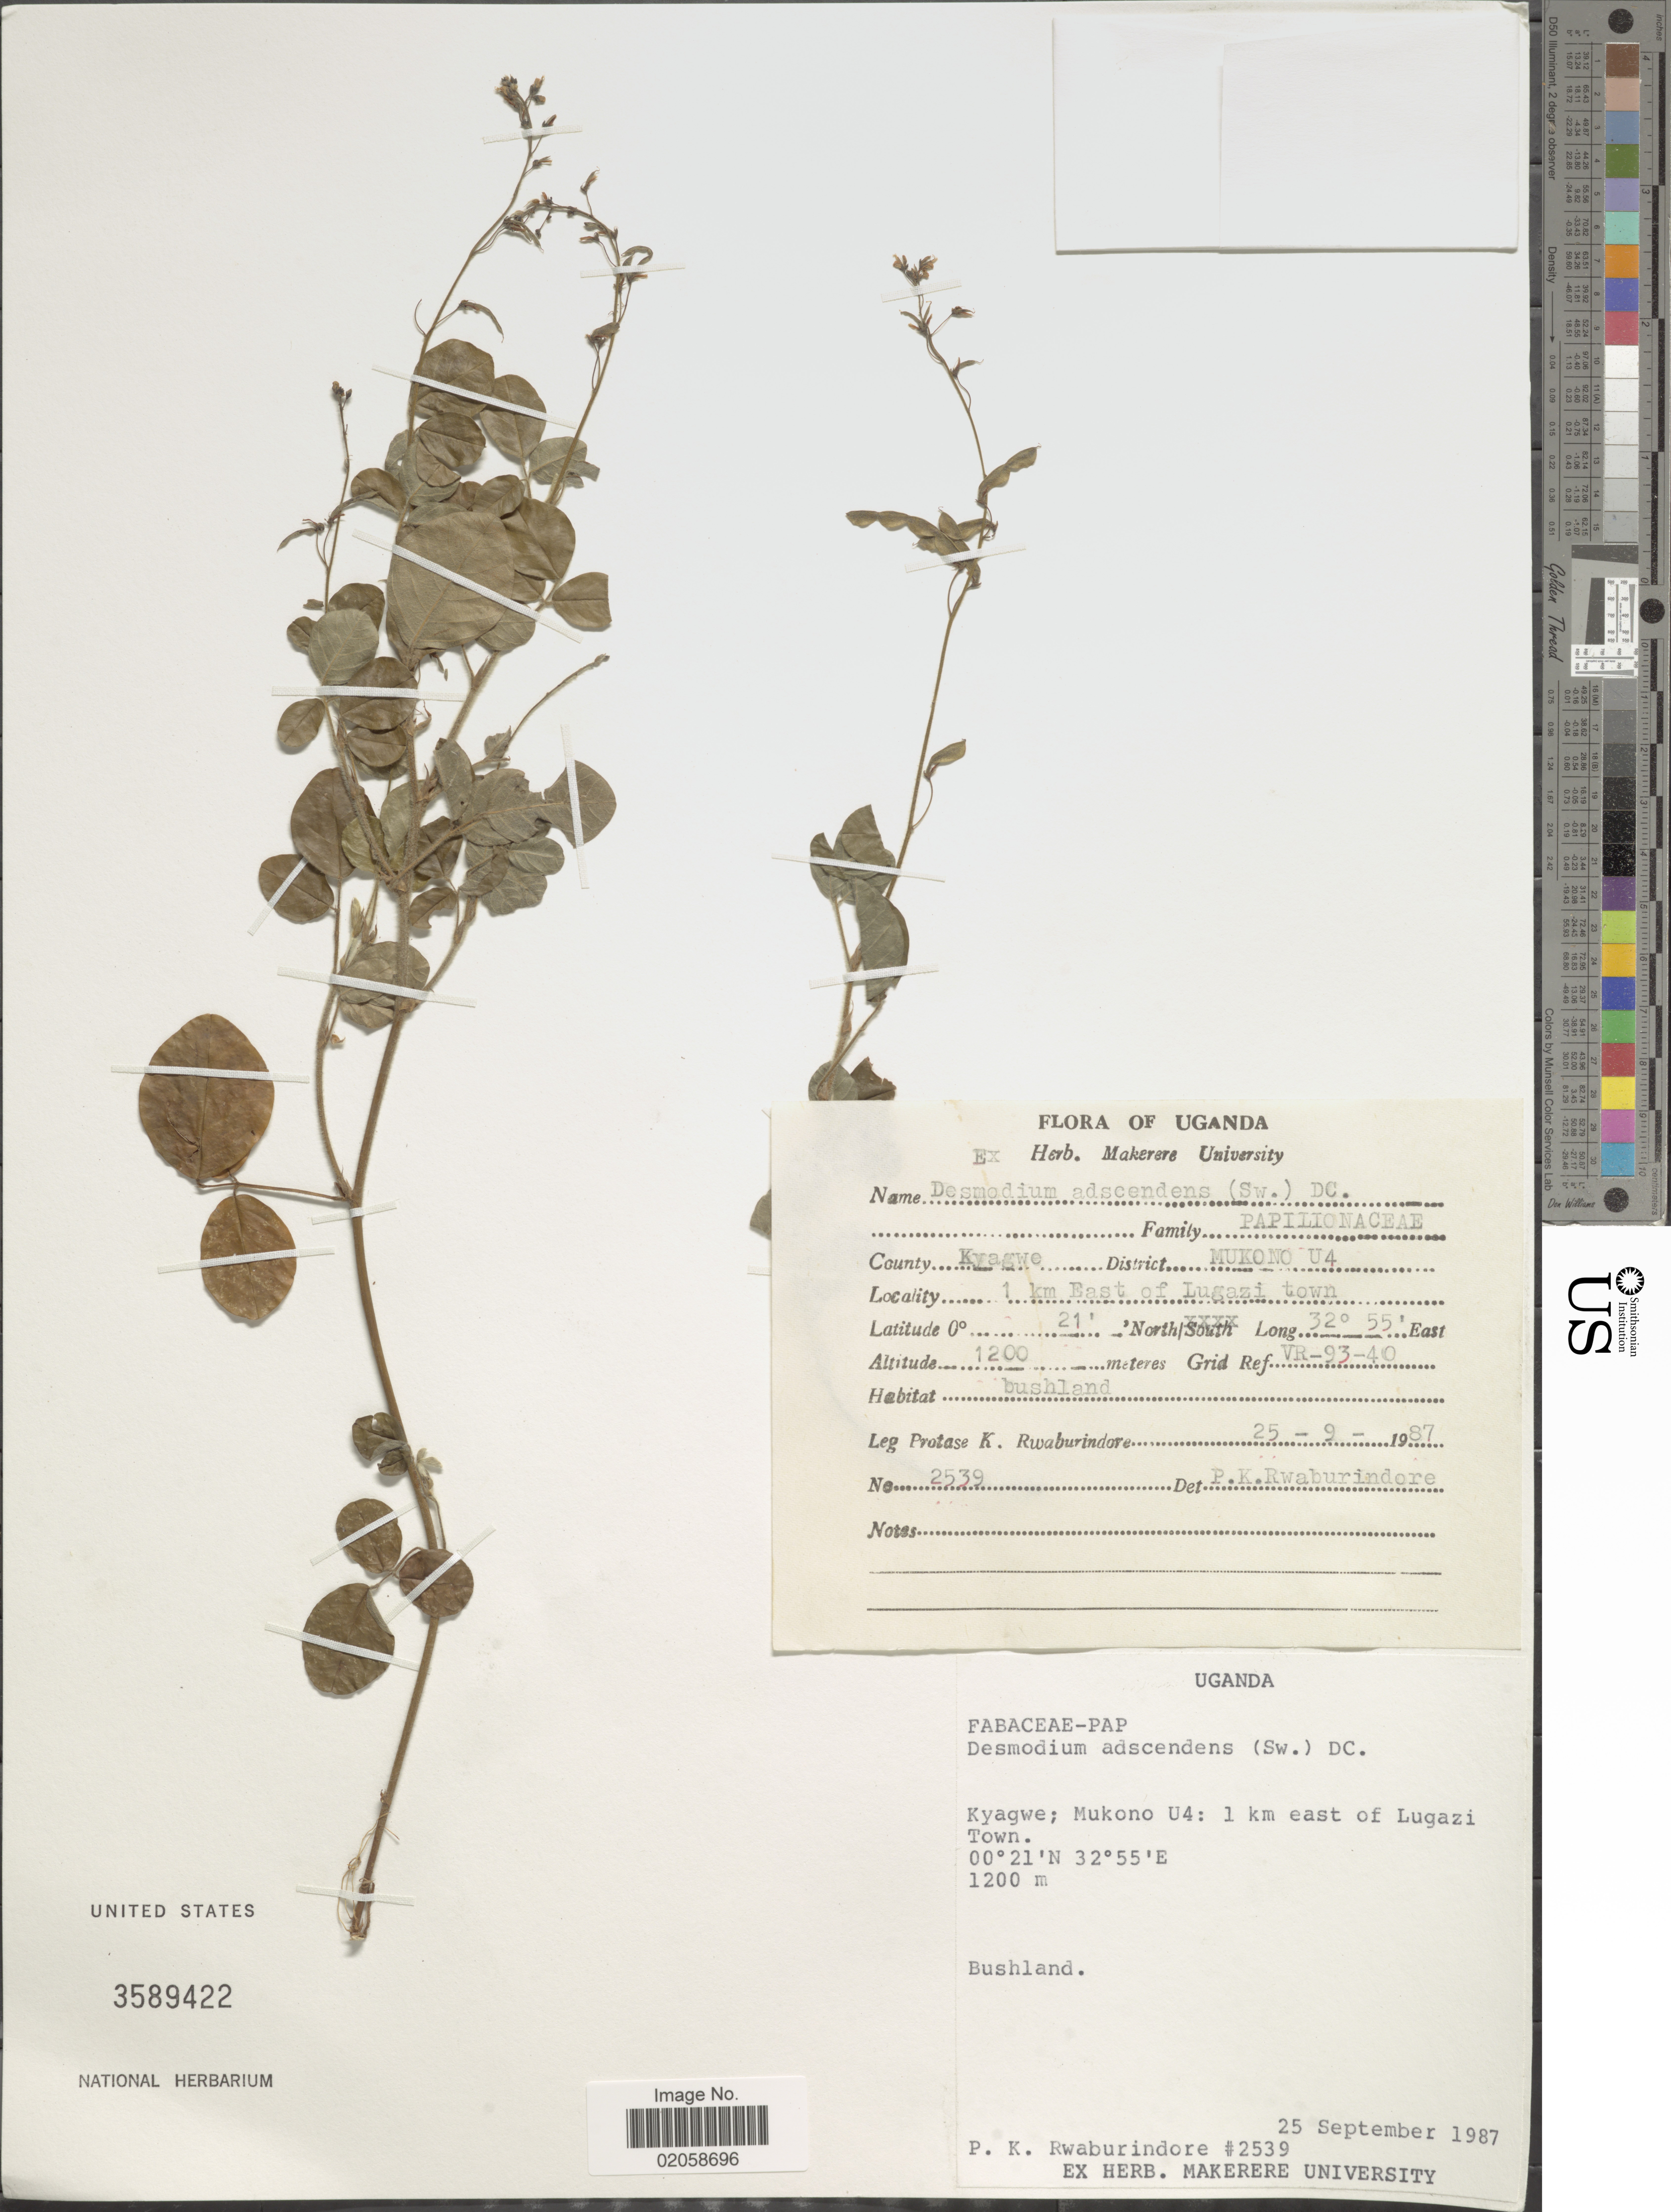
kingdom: Plantae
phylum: Tracheophyta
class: Magnoliopsida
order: Fabales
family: Fabaceae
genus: Grona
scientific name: Grona adscendens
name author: (Sw.) H. Ohashi & K. Ohashi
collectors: P. Rwaburindore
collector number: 2539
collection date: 1987-09-25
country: Uganda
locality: County Kyagwe. District Mukono U4, 1 km East of Lugazi town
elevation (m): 1200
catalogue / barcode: US 3589422